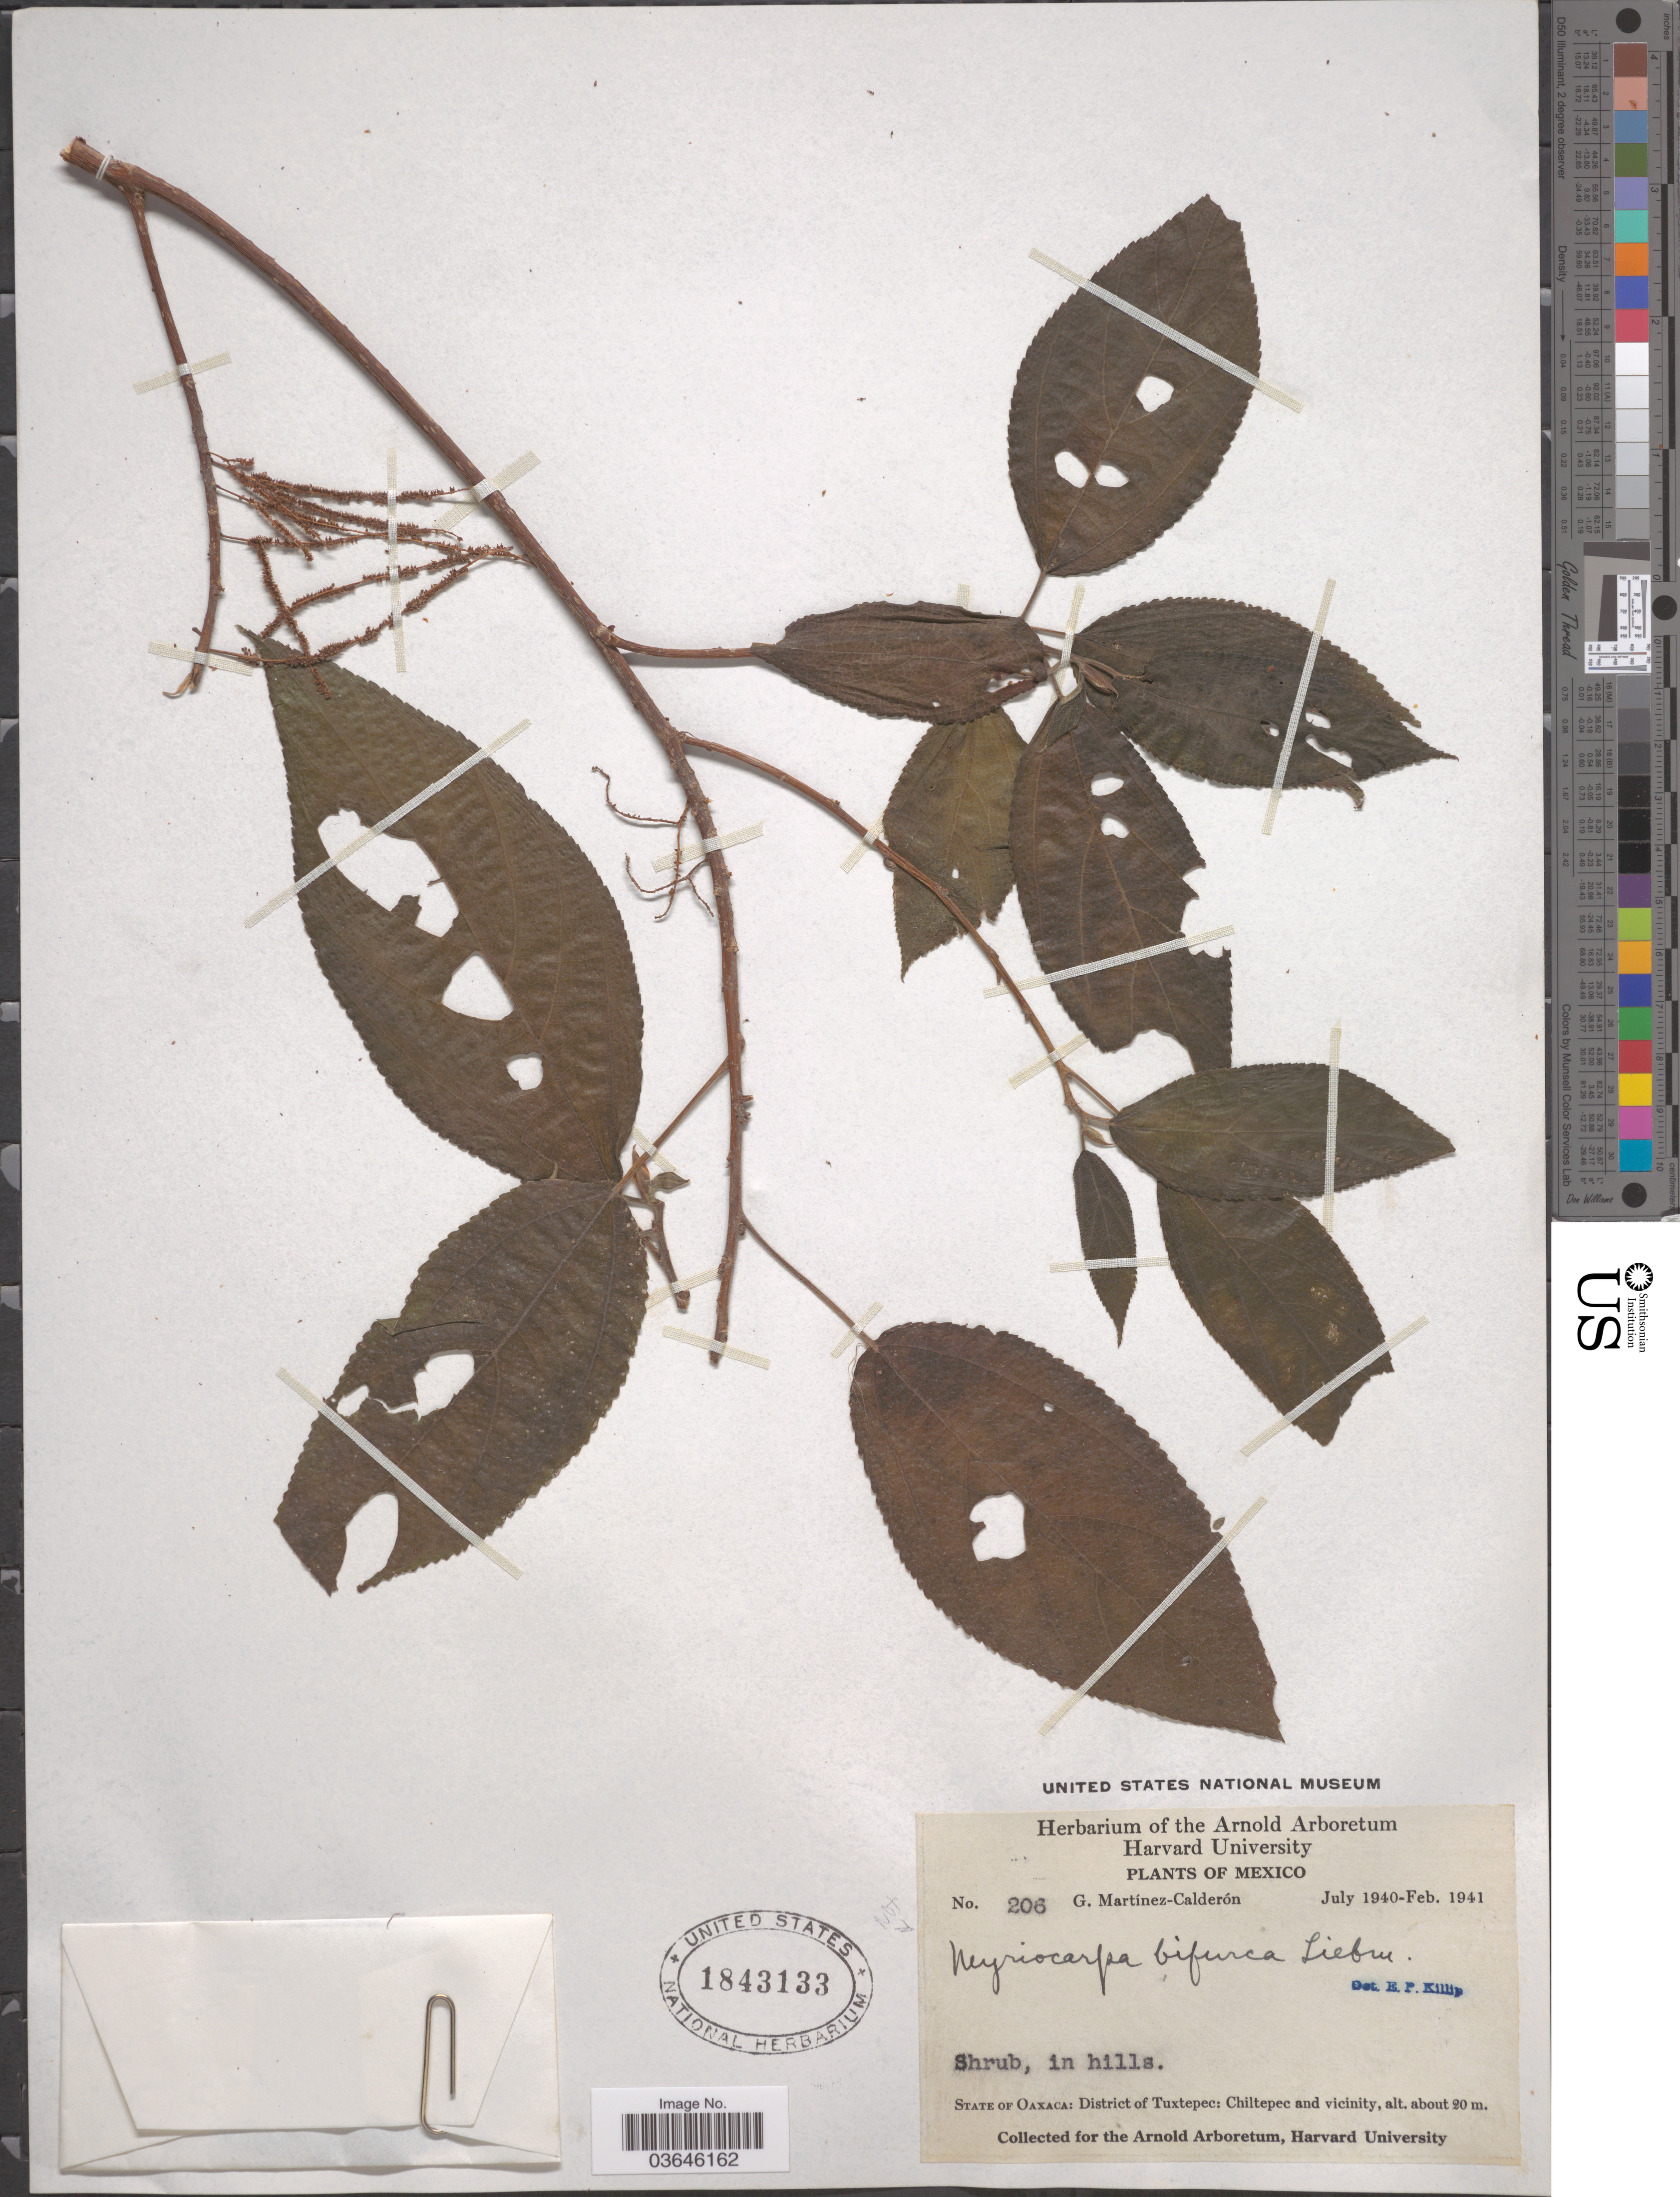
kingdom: Plantae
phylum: Tracheophyta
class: Magnoliopsida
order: Rosales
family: Urticaceae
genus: Myriocarpa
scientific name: Myriocarpa sp.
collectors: G. Martínez Calderón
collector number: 206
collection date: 1940-07/1941-02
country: Mexico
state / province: Oaxaca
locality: District of Tuxtepec: Chilltepec and vicinity.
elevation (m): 20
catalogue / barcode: US 1843133